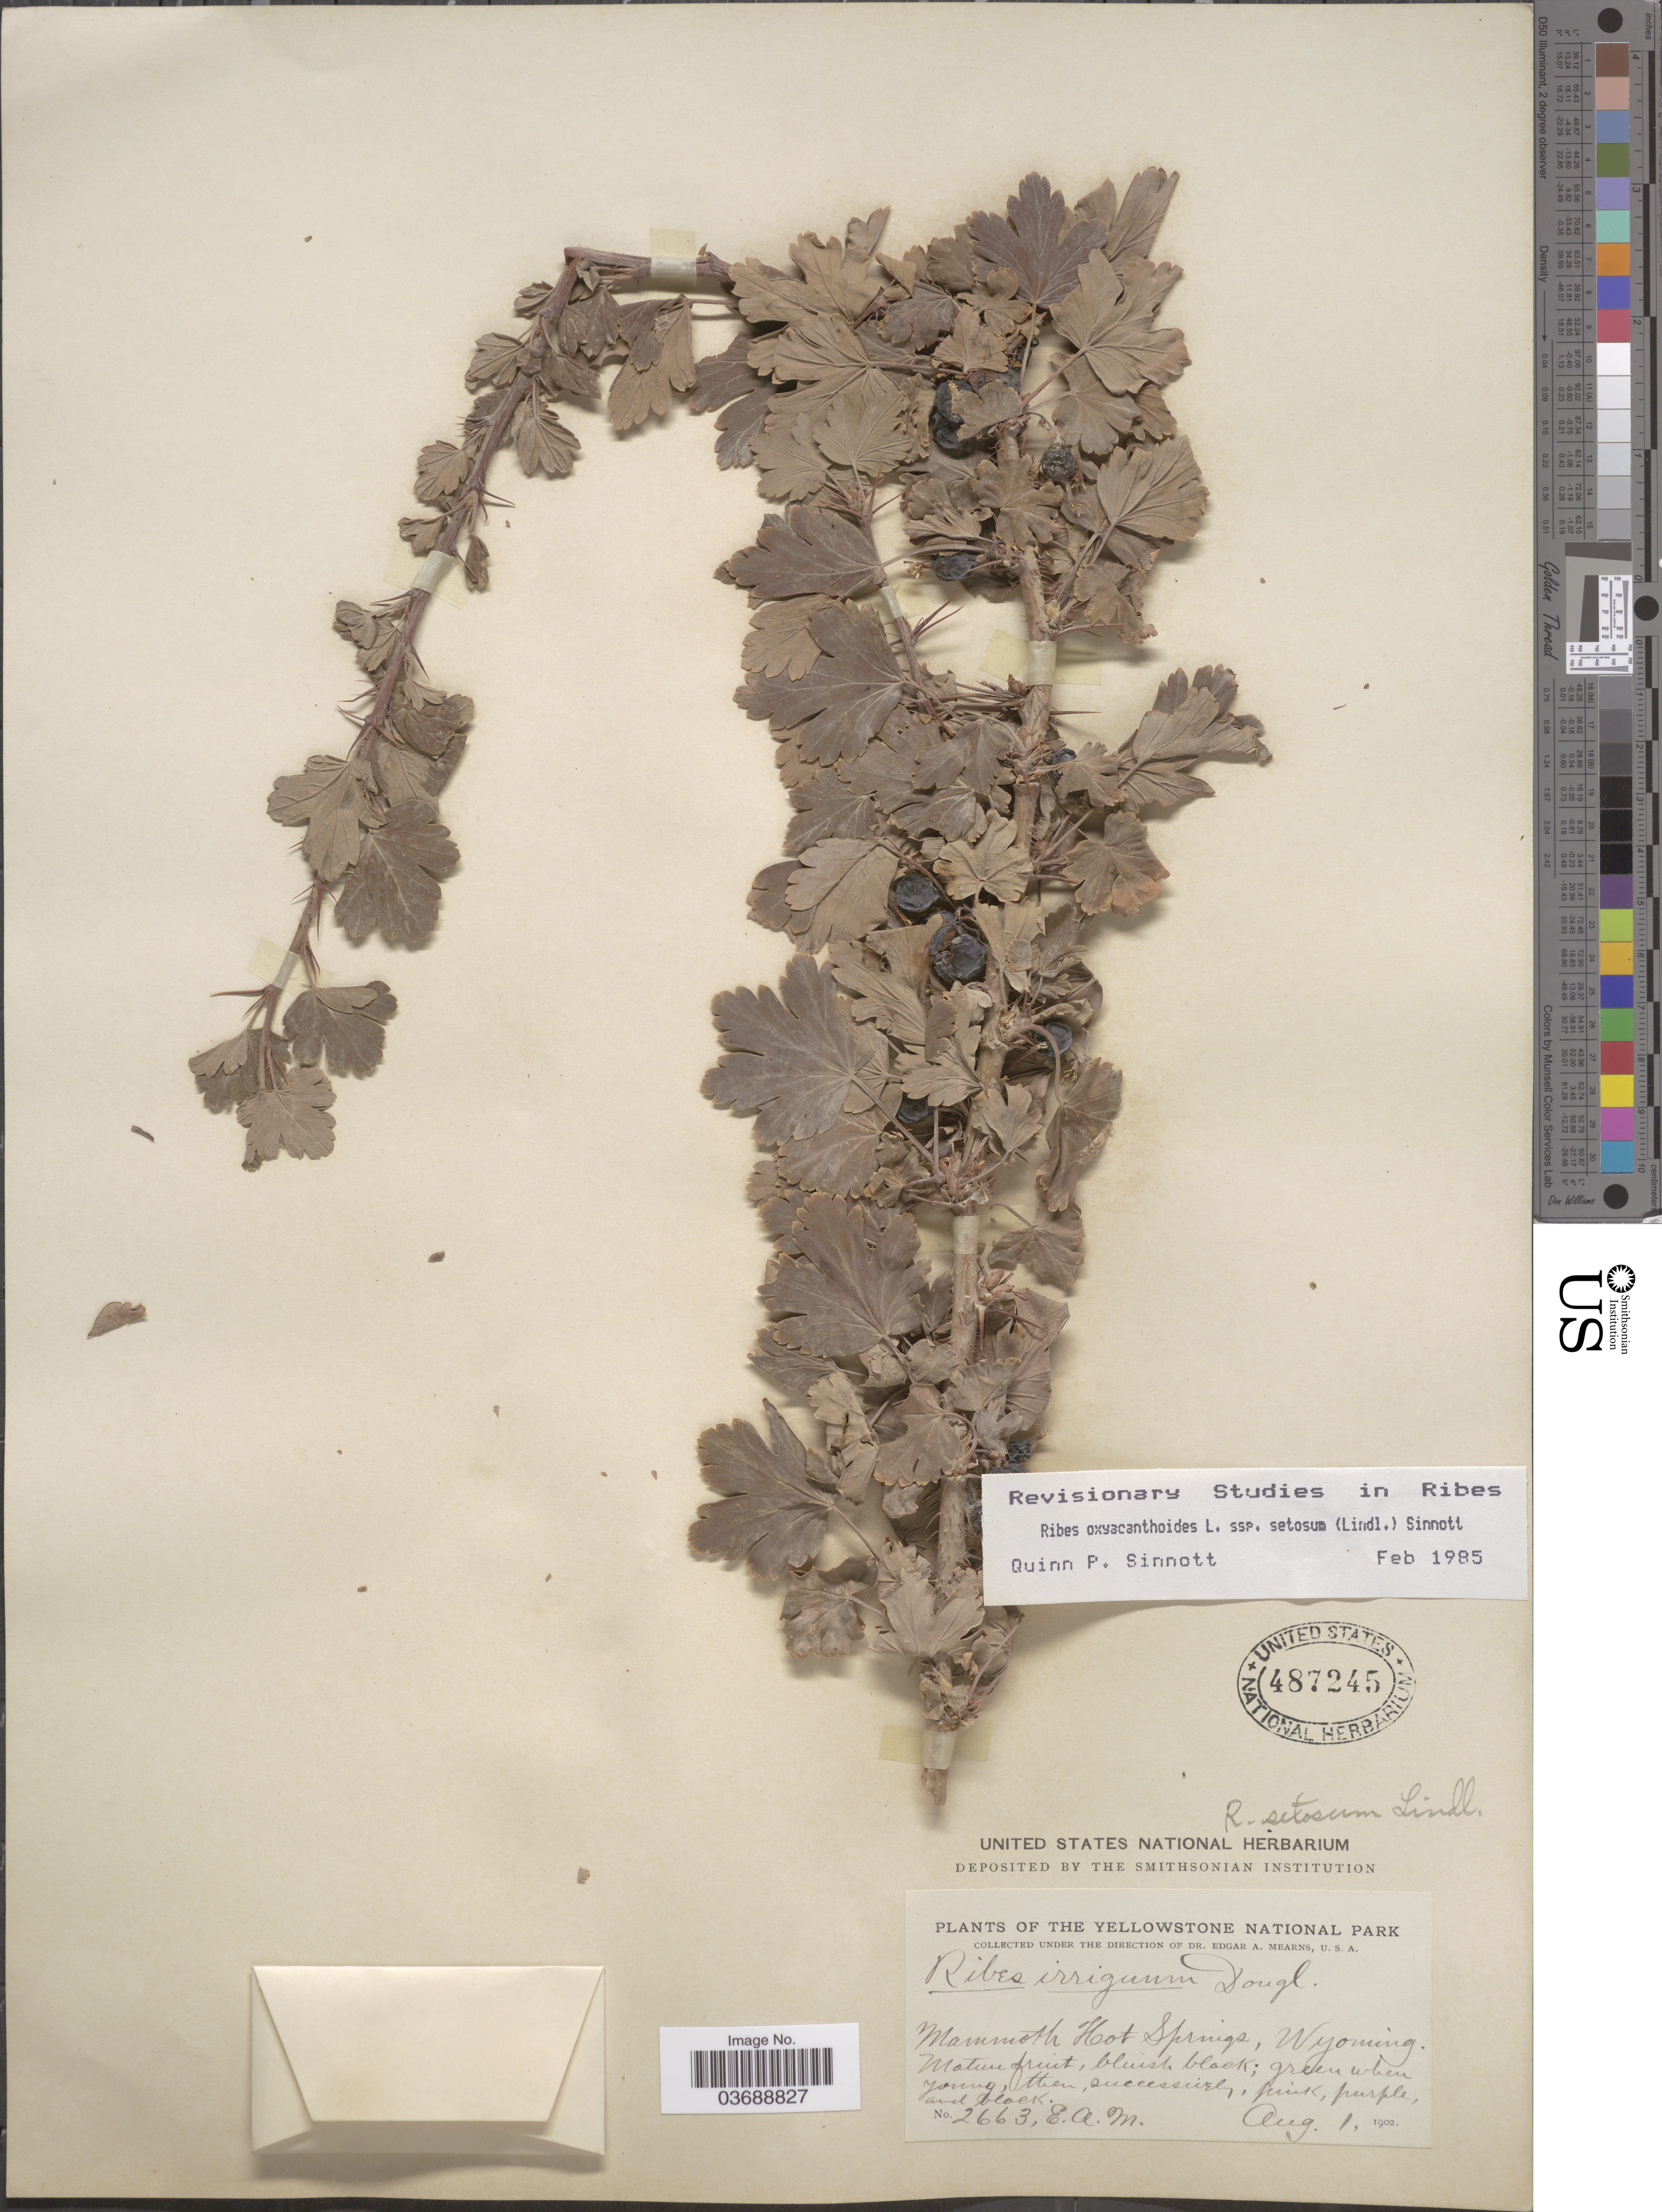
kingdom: Plantae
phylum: Tracheophyta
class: Magnoliopsida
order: Saxifragales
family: Grossulariaceae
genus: Ribes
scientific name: Ribes oxyacanthoides subsp. setosum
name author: (Lindl.) Q.P. Sinnott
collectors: E. A. Mearns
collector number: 2663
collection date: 1902-08-01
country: United States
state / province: Wyoming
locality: The Yellowstone National Park. Mammoth Hot Springs.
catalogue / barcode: US 487245